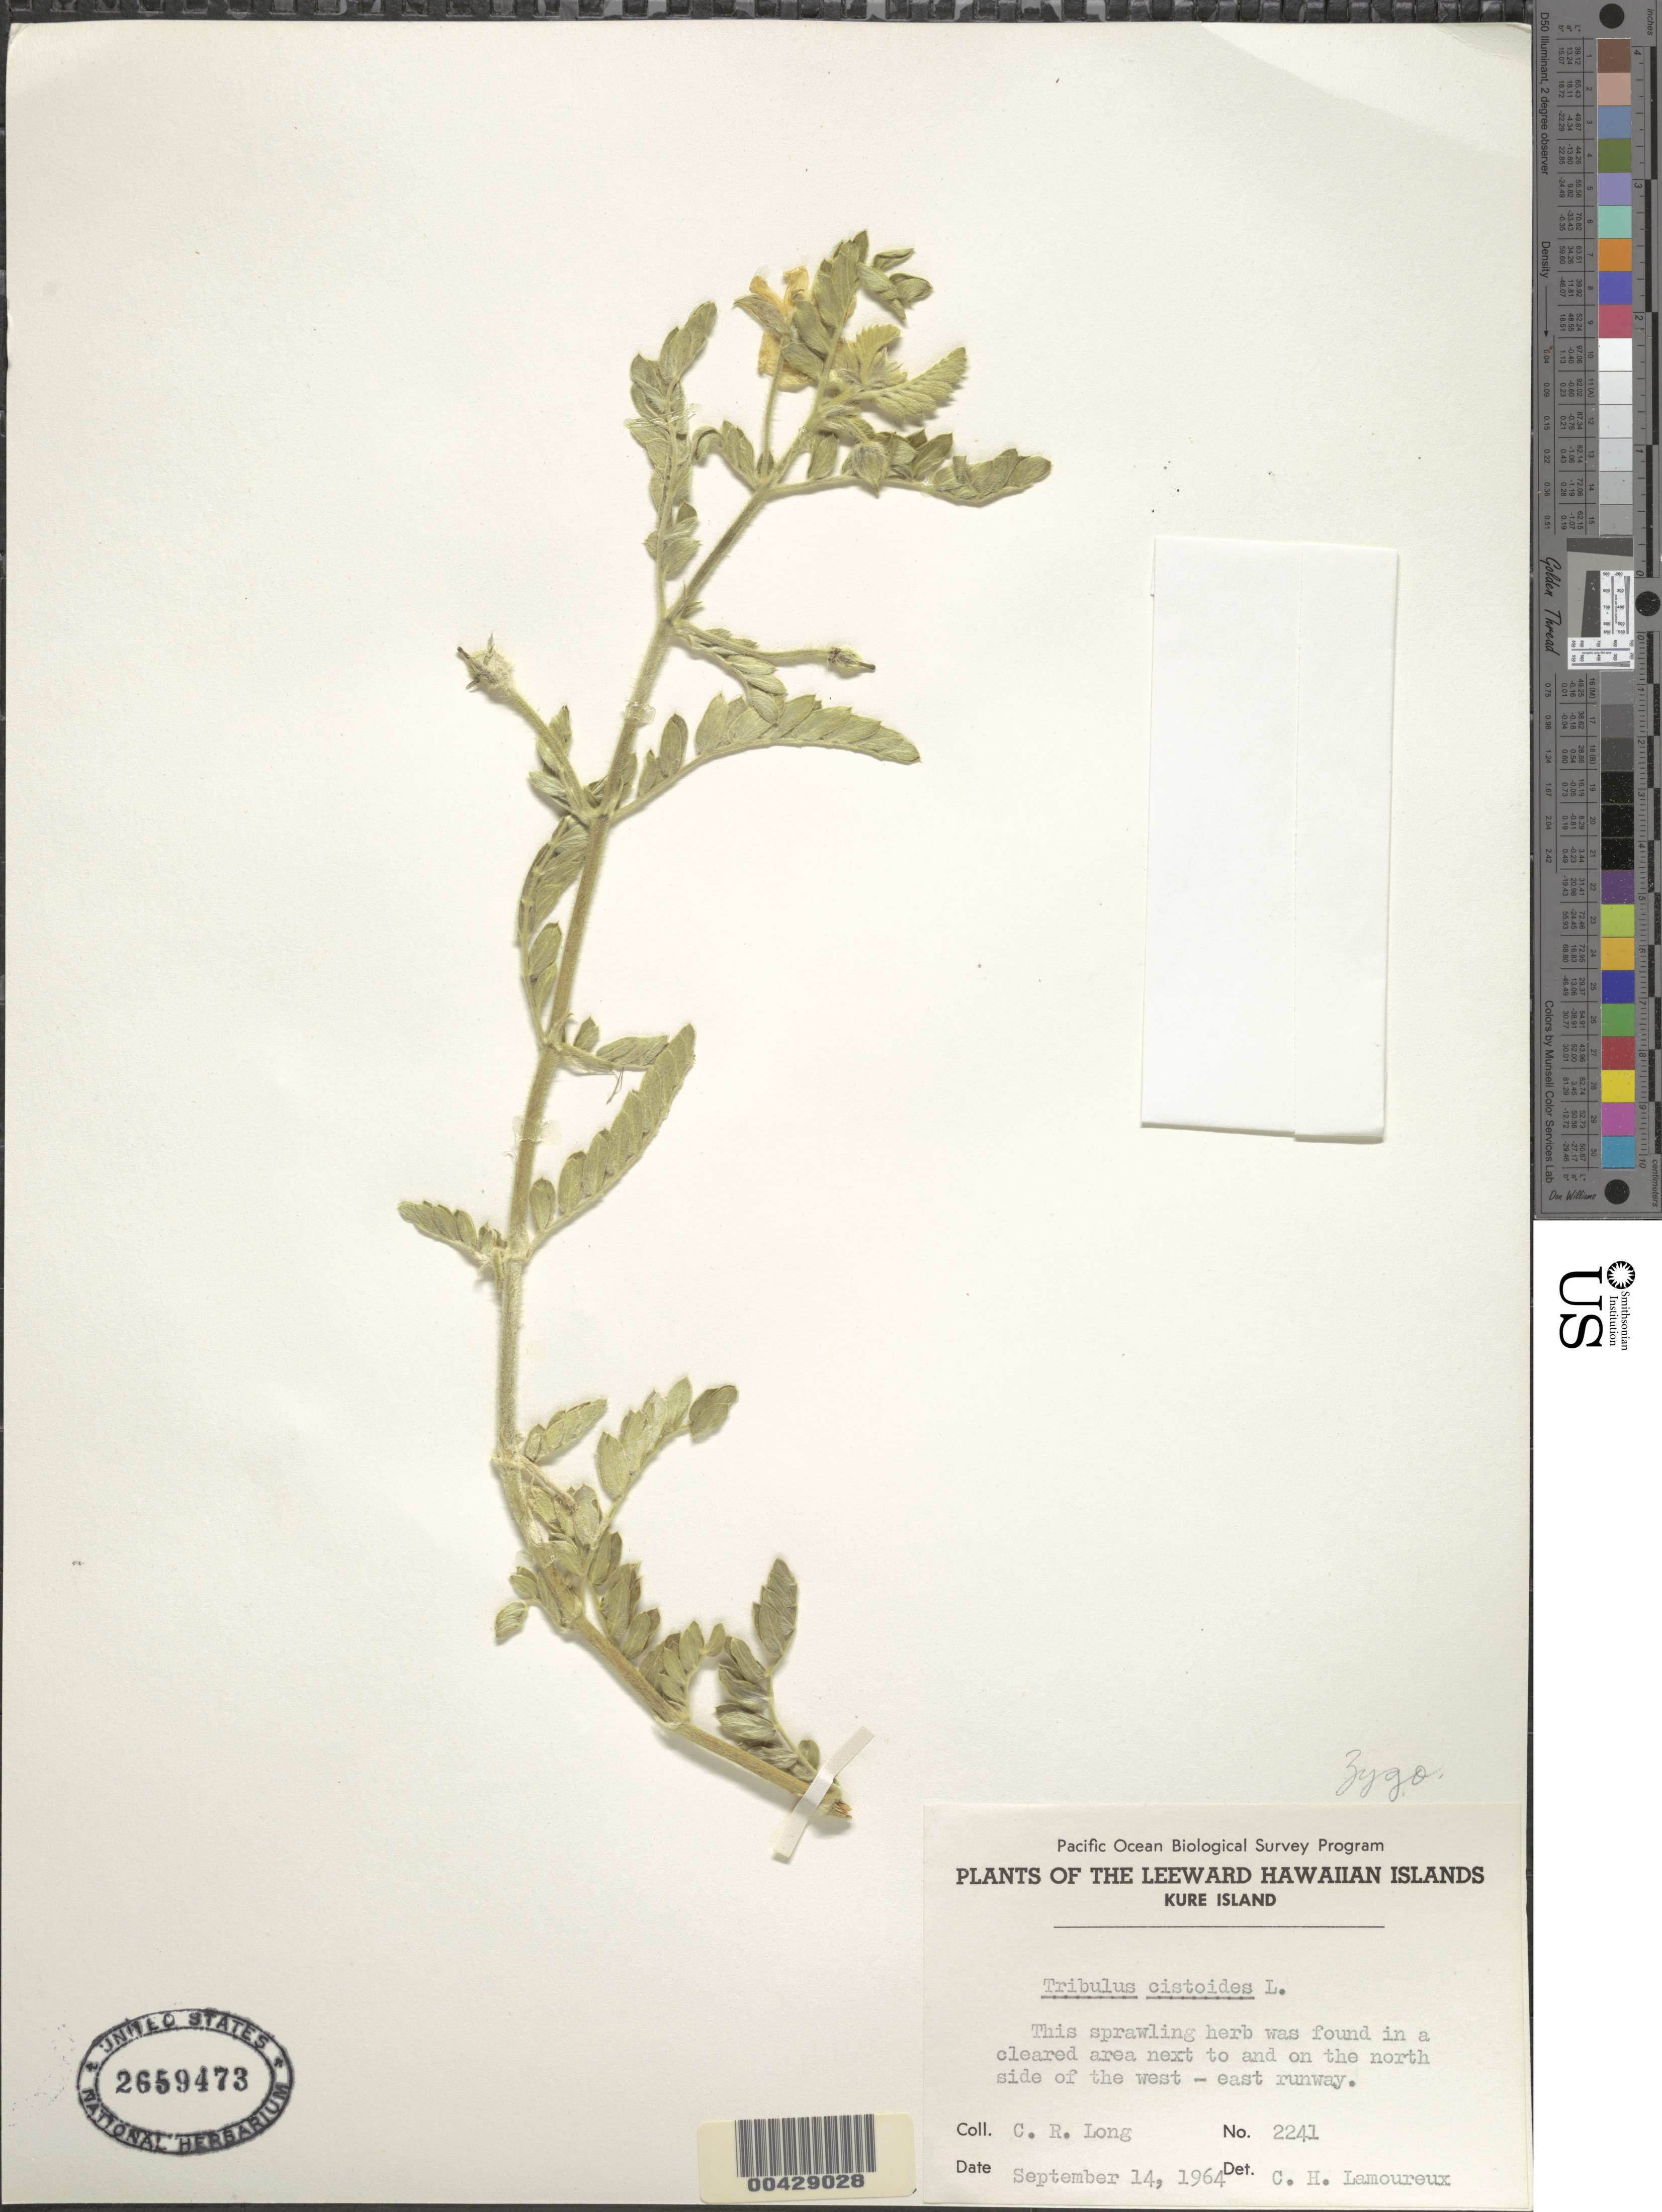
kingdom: Plantae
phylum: Tracheophyta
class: Magnoliopsida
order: Zygophyllales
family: Zygophyllaceae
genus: Tribulus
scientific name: Tribulus cistoides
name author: L.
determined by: Lamoureux, C. H.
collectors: C. Long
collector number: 2241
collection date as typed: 14 Sep 1964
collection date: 1964-09-14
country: United States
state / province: Hawaii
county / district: Honolulu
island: Kure Atoll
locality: Next to and on the north side of the west-east runway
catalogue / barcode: US 2659473